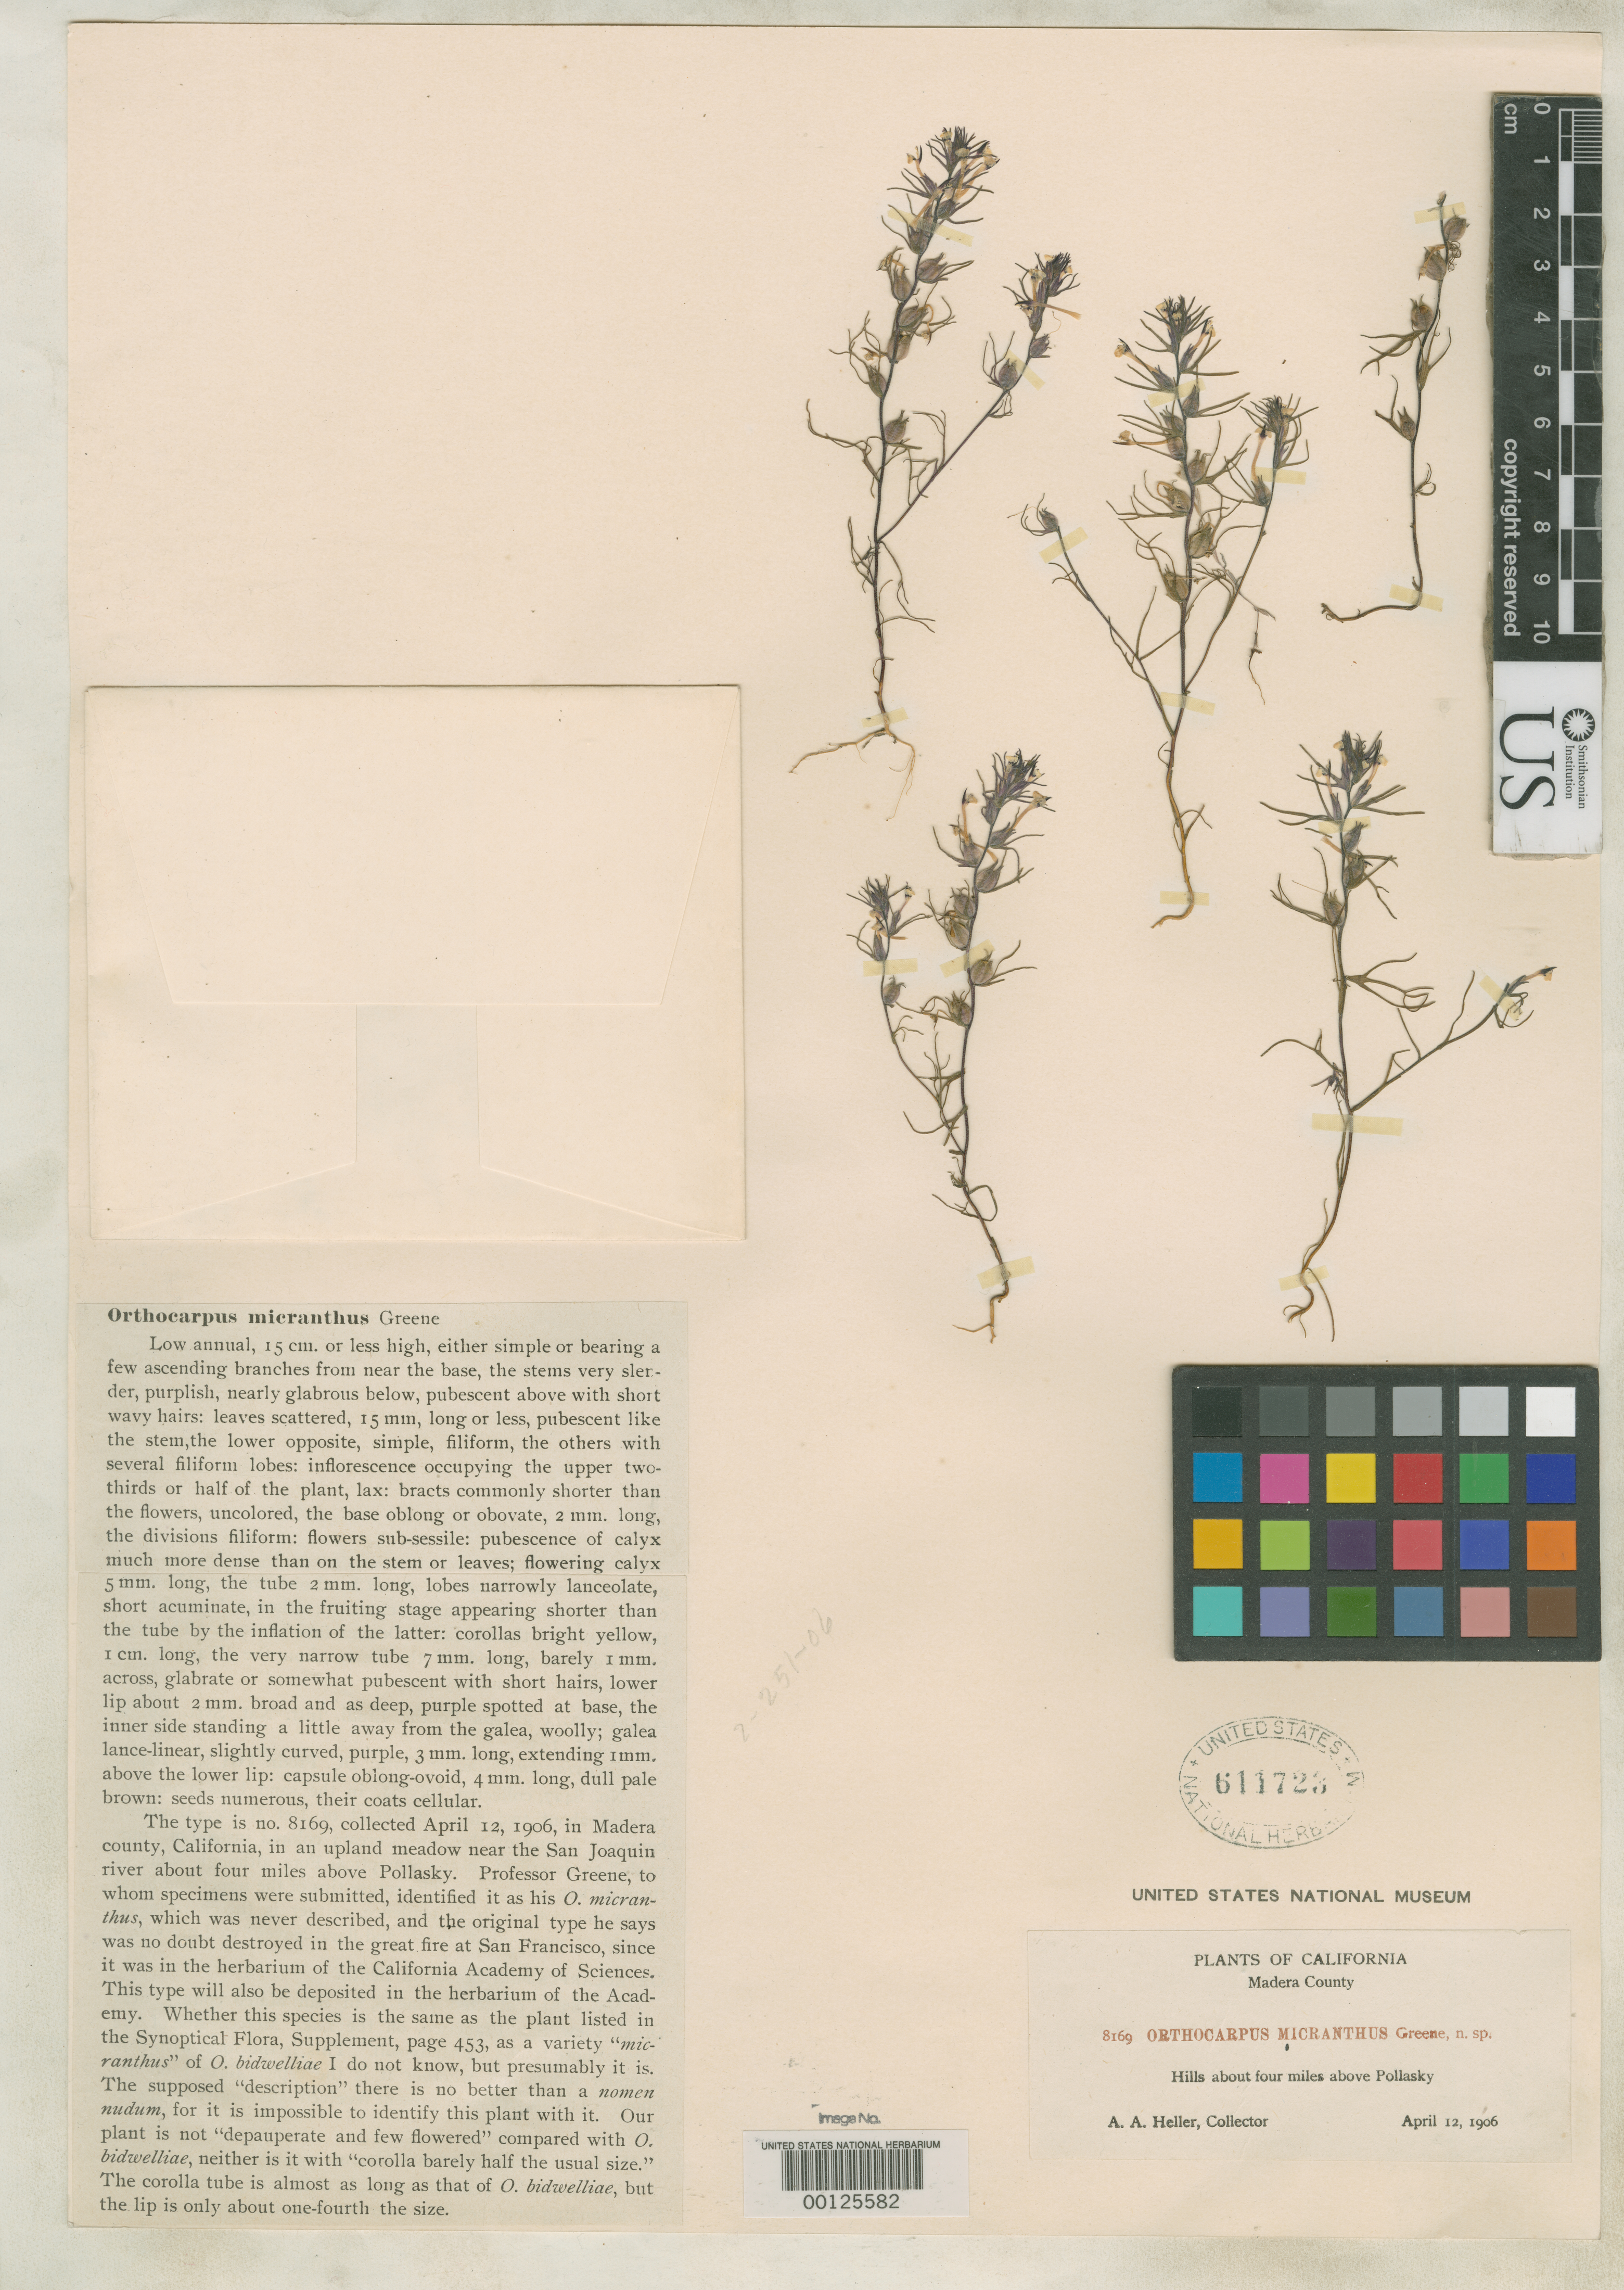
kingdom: Plantae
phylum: Tracheophyta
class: Magnoliopsida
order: Lamiales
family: Orobanchaceae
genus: Orthocarpus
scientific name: Orthocarpus micranthus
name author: Greene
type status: Isotype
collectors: A. A. Heller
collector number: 8169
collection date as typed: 12 Apr 1906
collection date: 1906-04-12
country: United States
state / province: California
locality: Near San Joaquin River.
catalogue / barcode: US 611723